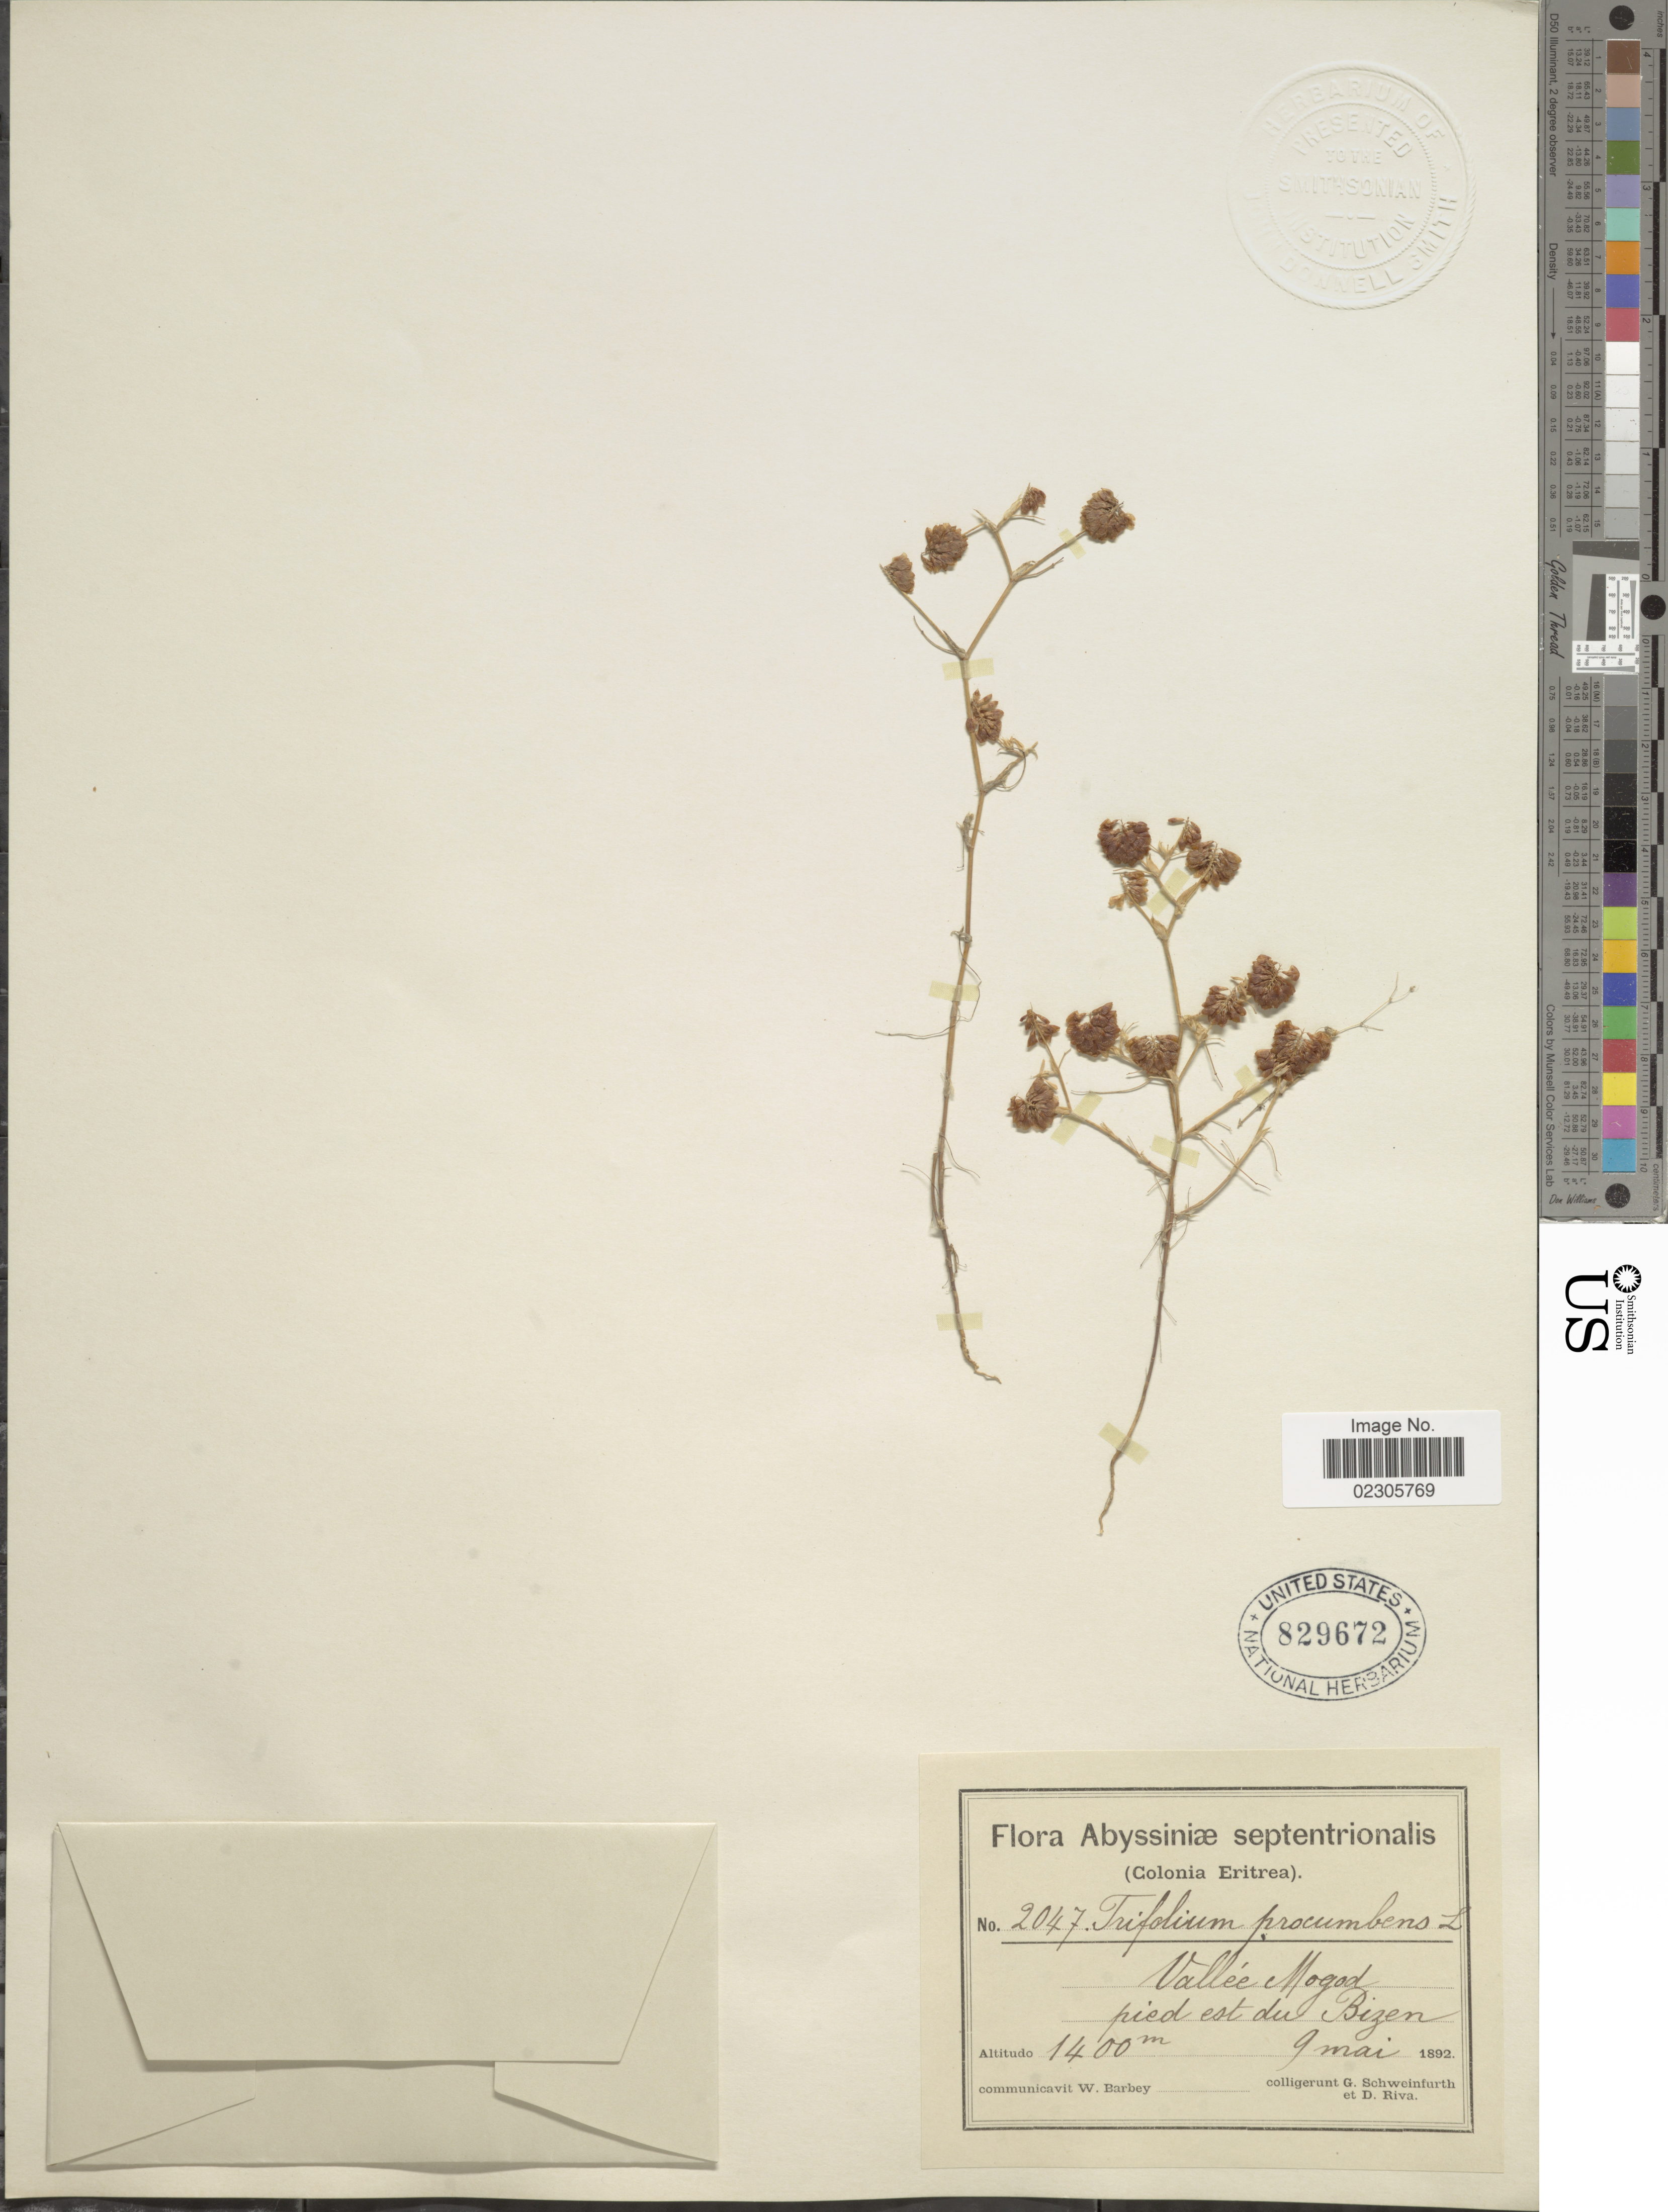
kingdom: Plantae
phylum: Tracheophyta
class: Magnoliopsida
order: Fabales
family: Fabaceae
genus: Trifolium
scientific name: Trifolium procumbens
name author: L.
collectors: G. A. Schweinfurth (herbarium) & D. Riva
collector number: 2047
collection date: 1892-05-09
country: Eritrea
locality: Abyssiniae septrentrionalis, (Colonia Eritrea) Vallee Mogod pied est du Bizen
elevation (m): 1400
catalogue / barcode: US 829672